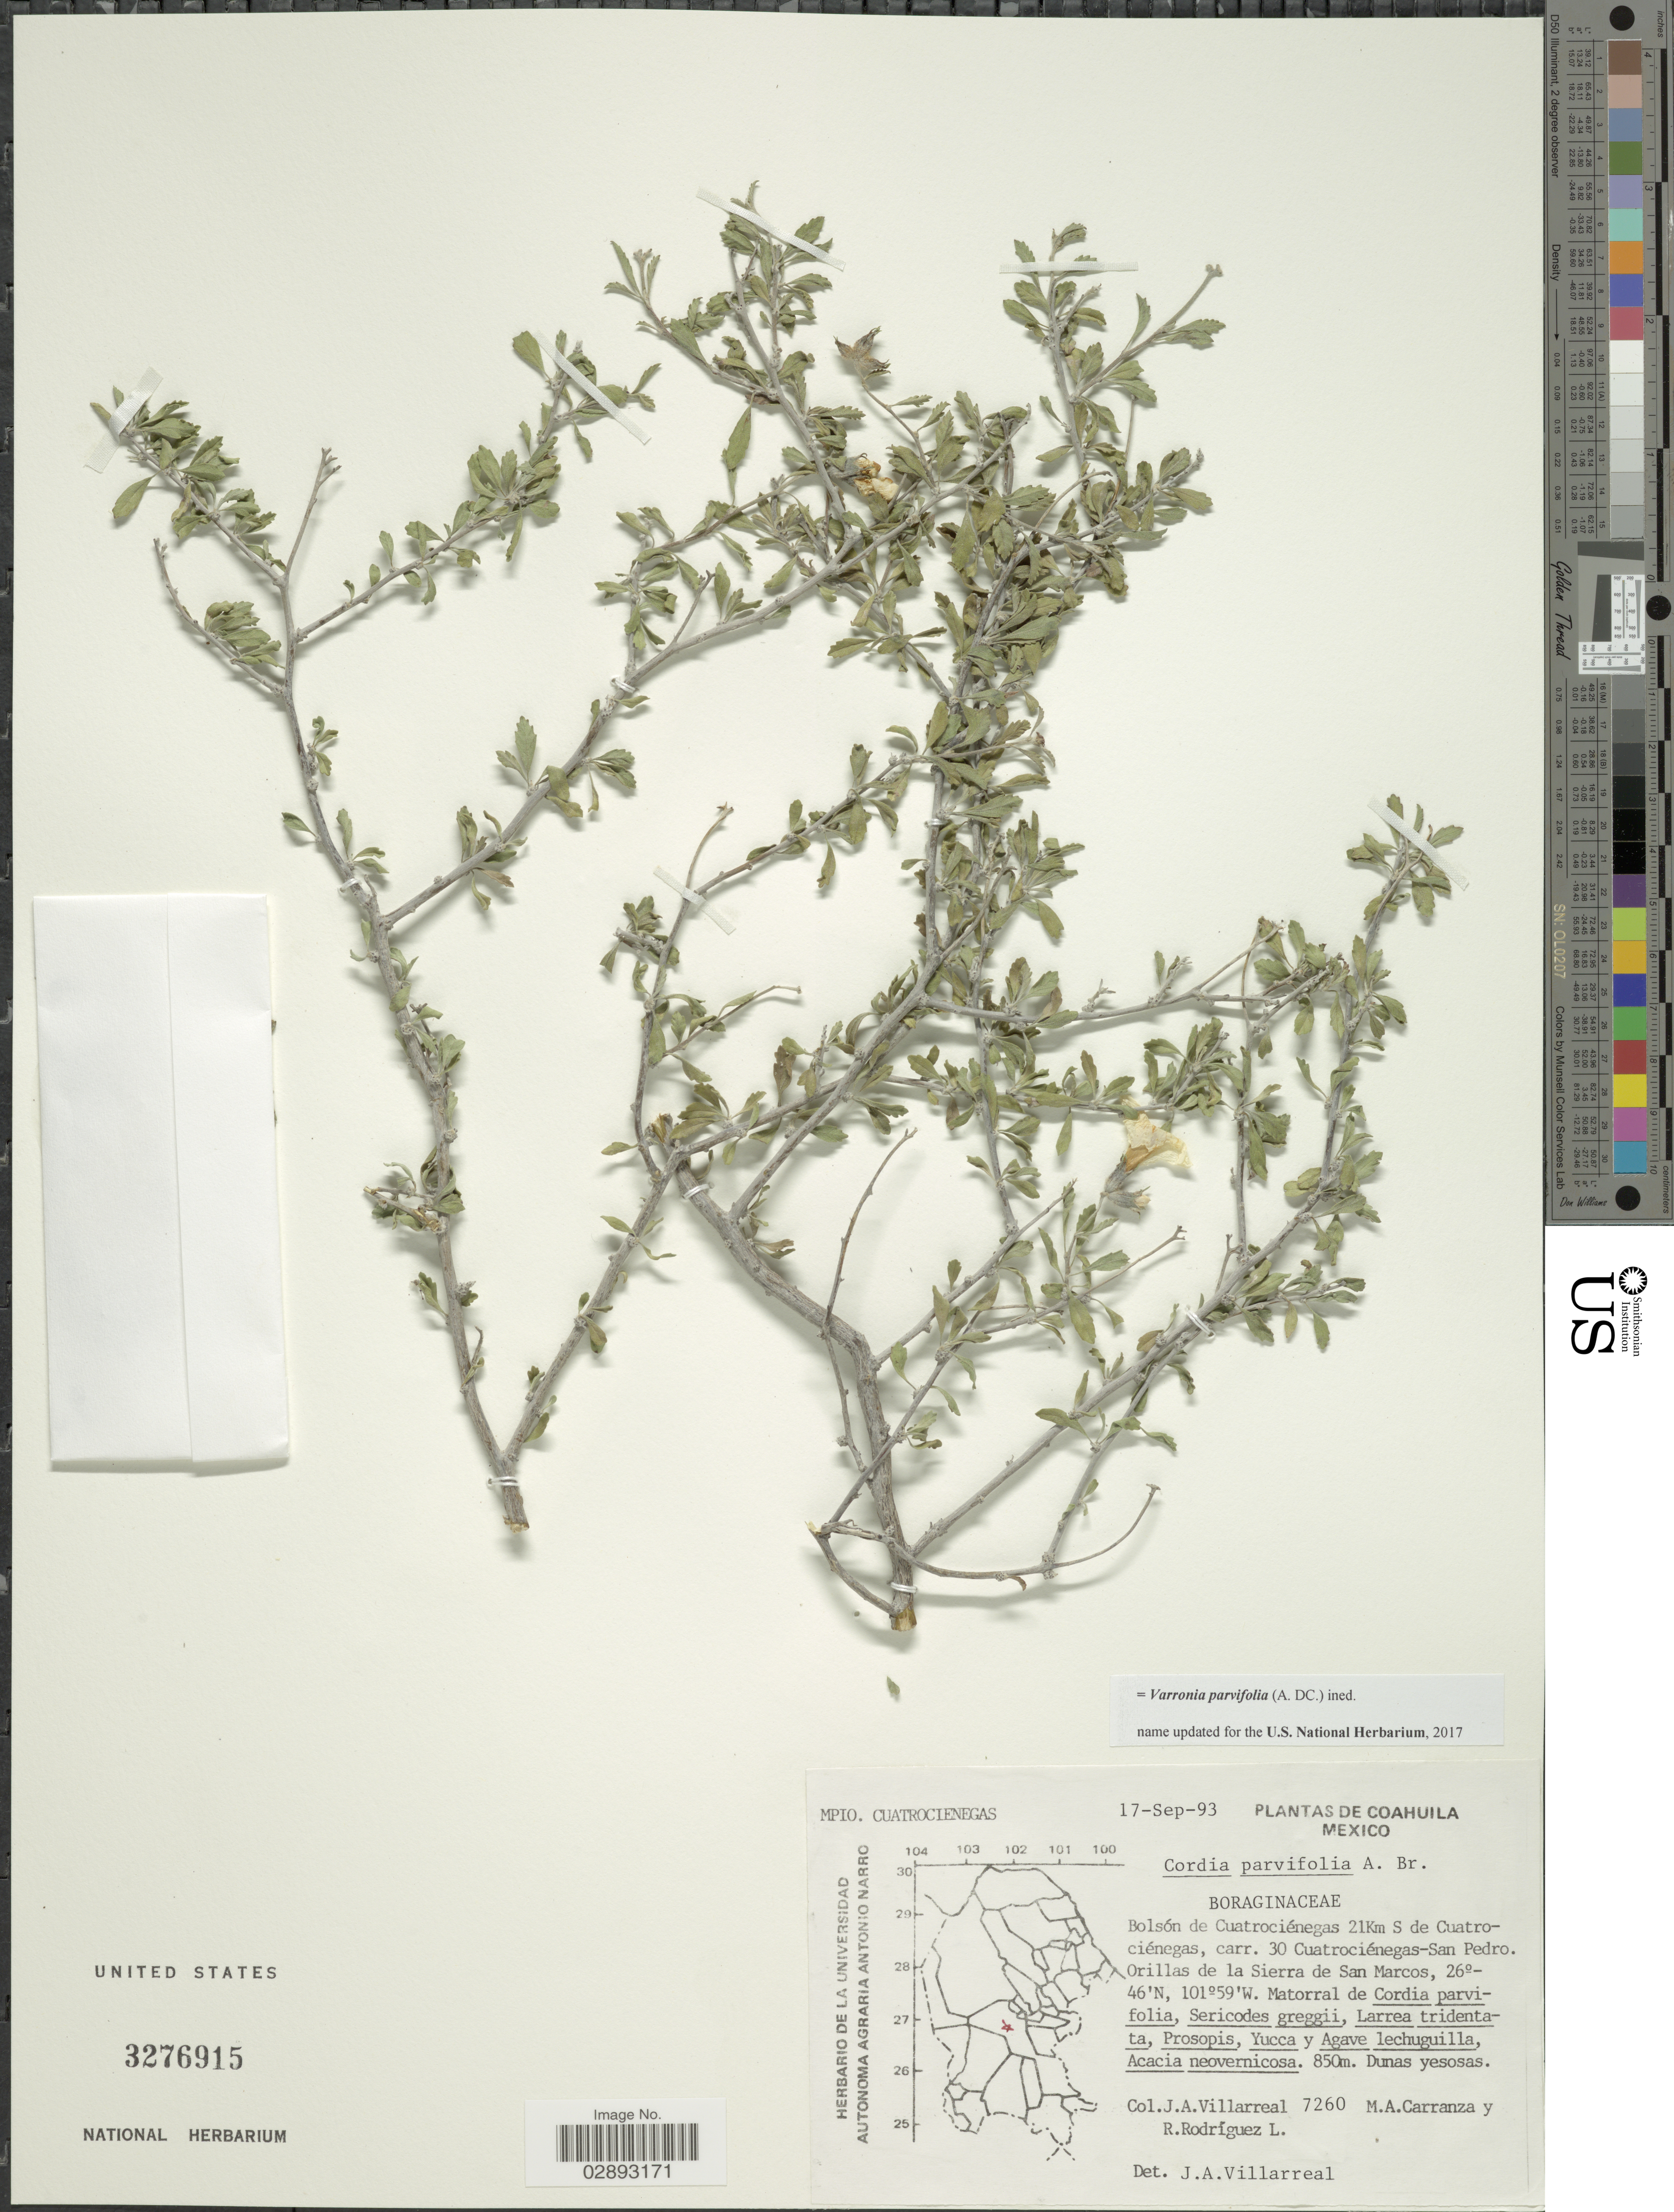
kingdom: Plantae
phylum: Tracheophyta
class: Magnoliopsida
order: Boraginales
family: Cordiaceae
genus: Varronia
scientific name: Varronia parvifolia (A. DC.) ined.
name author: (A. DC.)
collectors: J. Villarreal, M. Carranza & R. Rodríguez L.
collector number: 7260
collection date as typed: Transcribed d/m/y: 17/9/93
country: Mexico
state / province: Coahuila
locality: Mpio. Cuatrocienegas. Bolsón de Cuatrociénegas 21Km S de Cuatro-ciénegas, carr. 30 Cuatrociénegas-San Pedro. Orillas de la Sierra de San Marcos.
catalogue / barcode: US 3276915